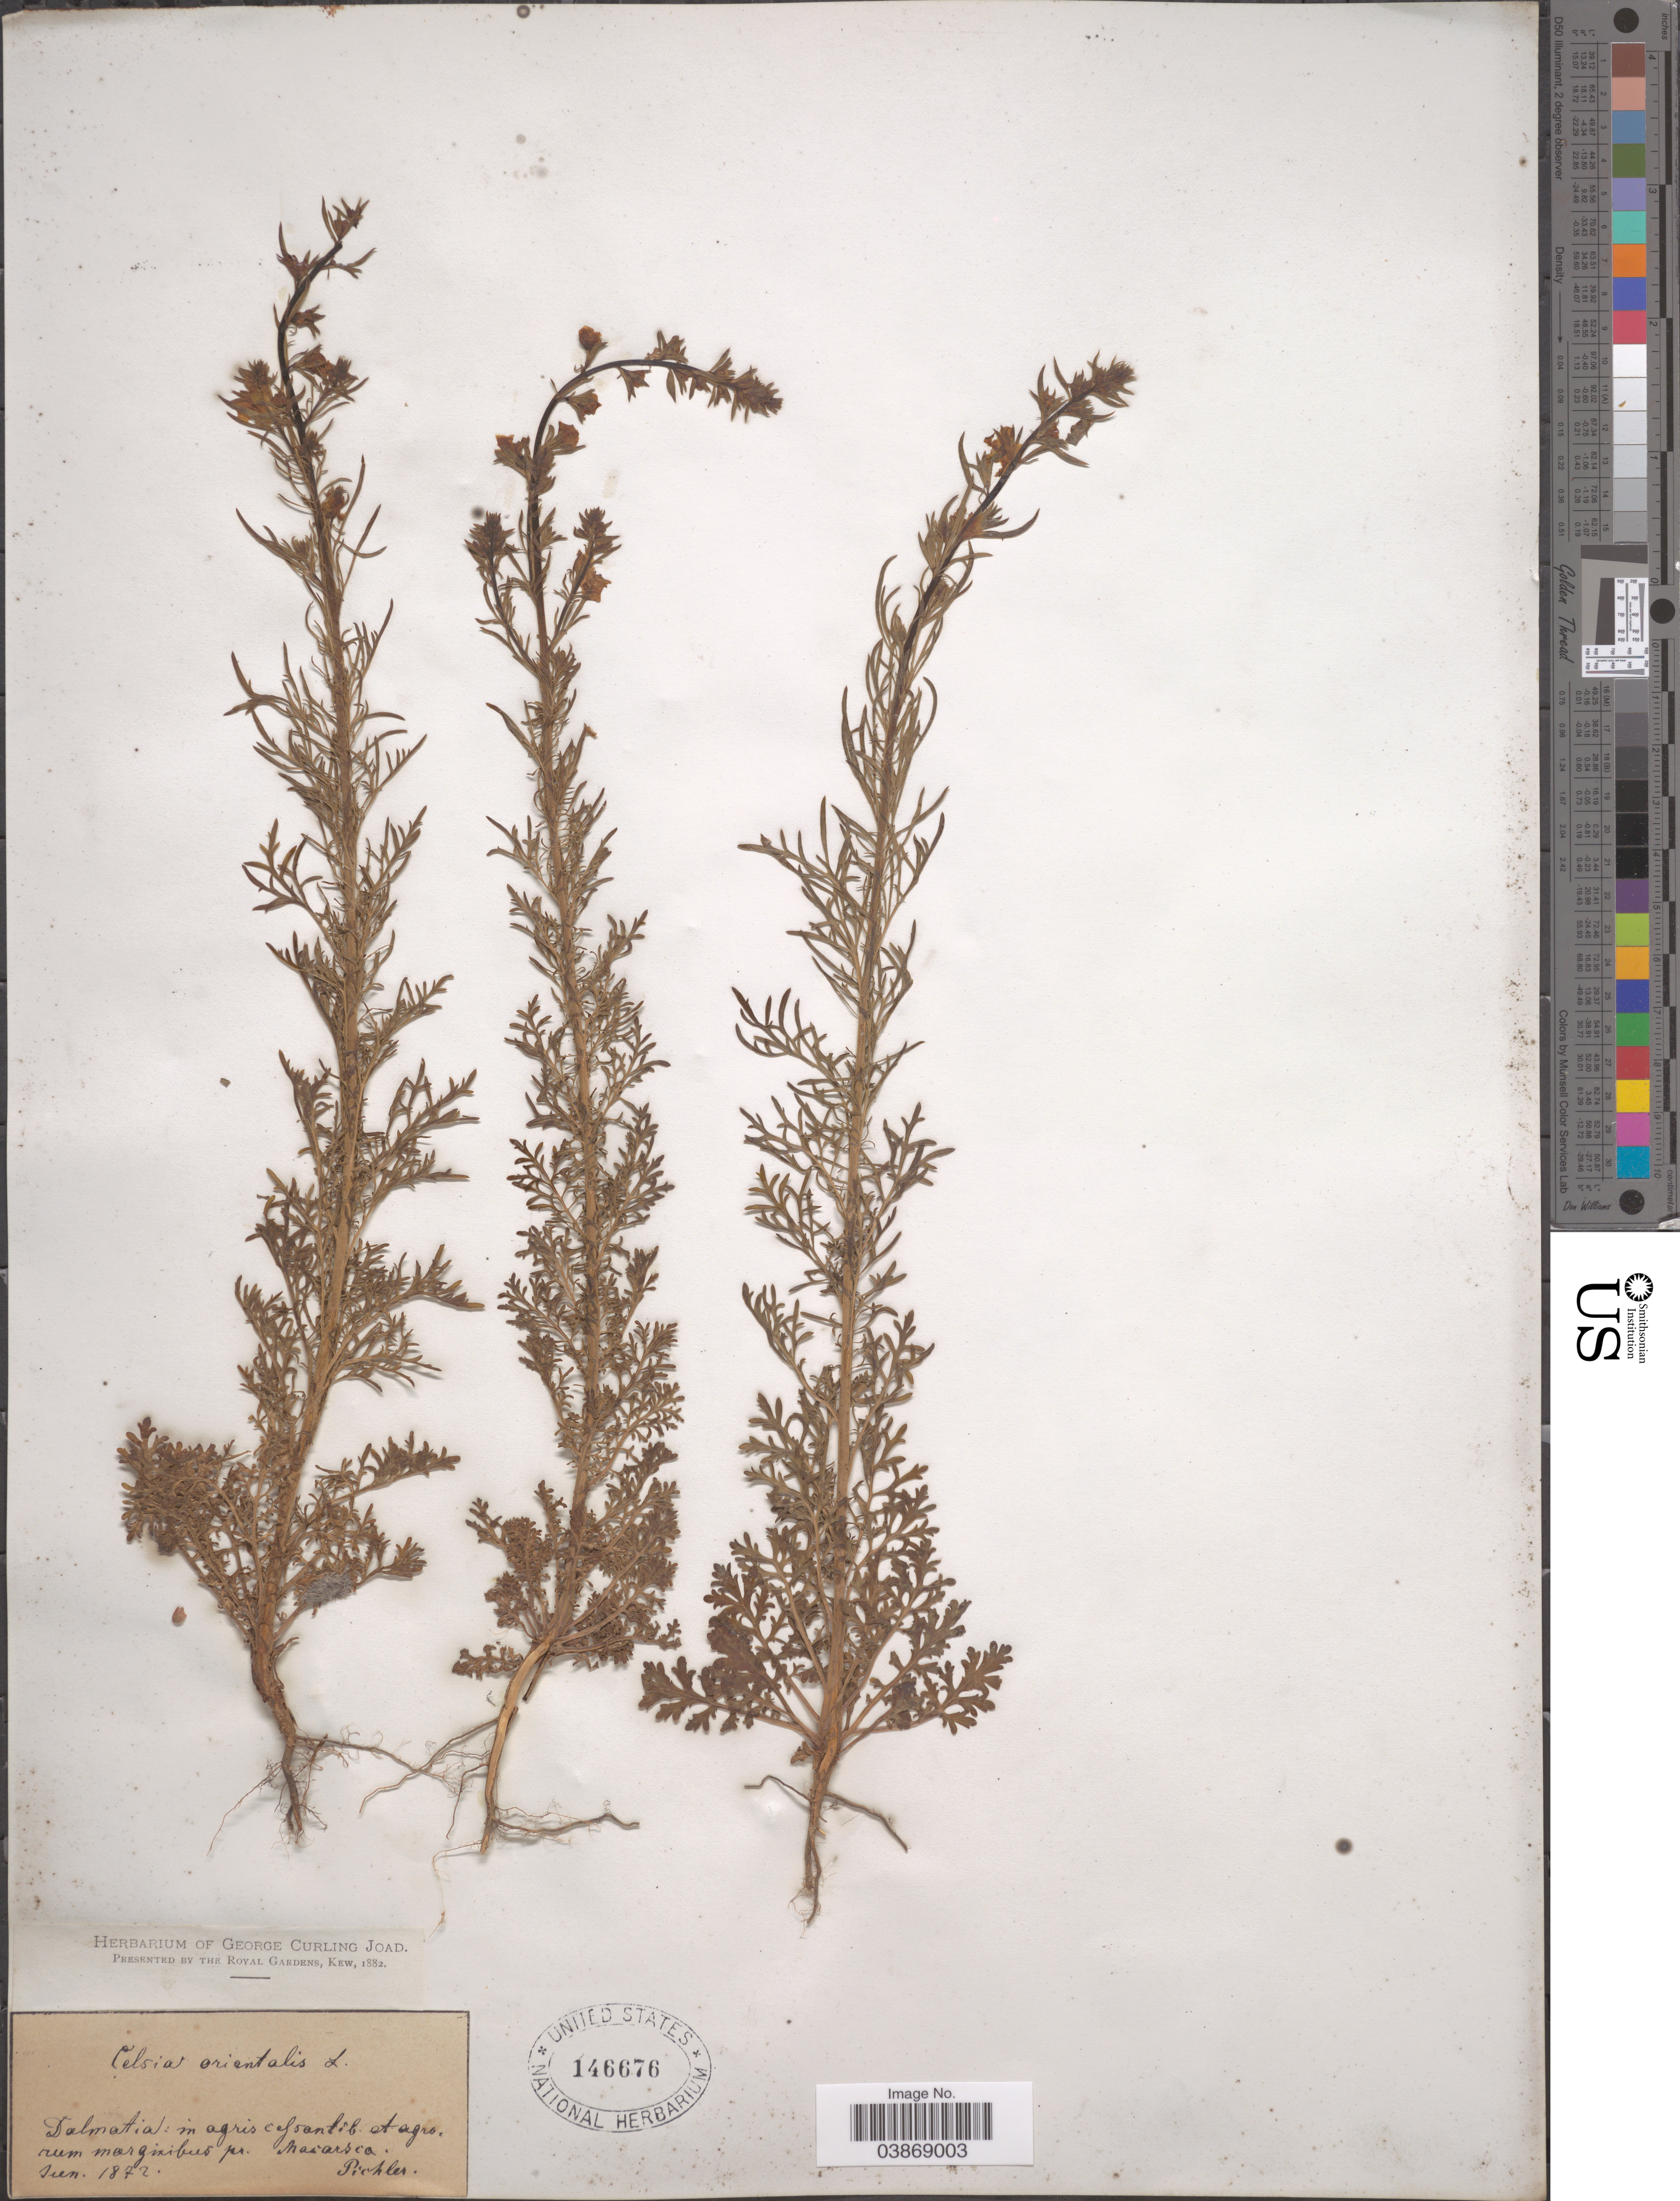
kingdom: Plantae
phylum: Tracheophyta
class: Magnoliopsida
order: Lamiales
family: Scrophulariaceae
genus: Celsia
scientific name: Celsia orientalis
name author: L.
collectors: Pichler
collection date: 1872-06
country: Croatia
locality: Dalmatia: in agris cefsantib [interpreted] et agro. rum marginibus pr. Macarsca.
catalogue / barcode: US 146676